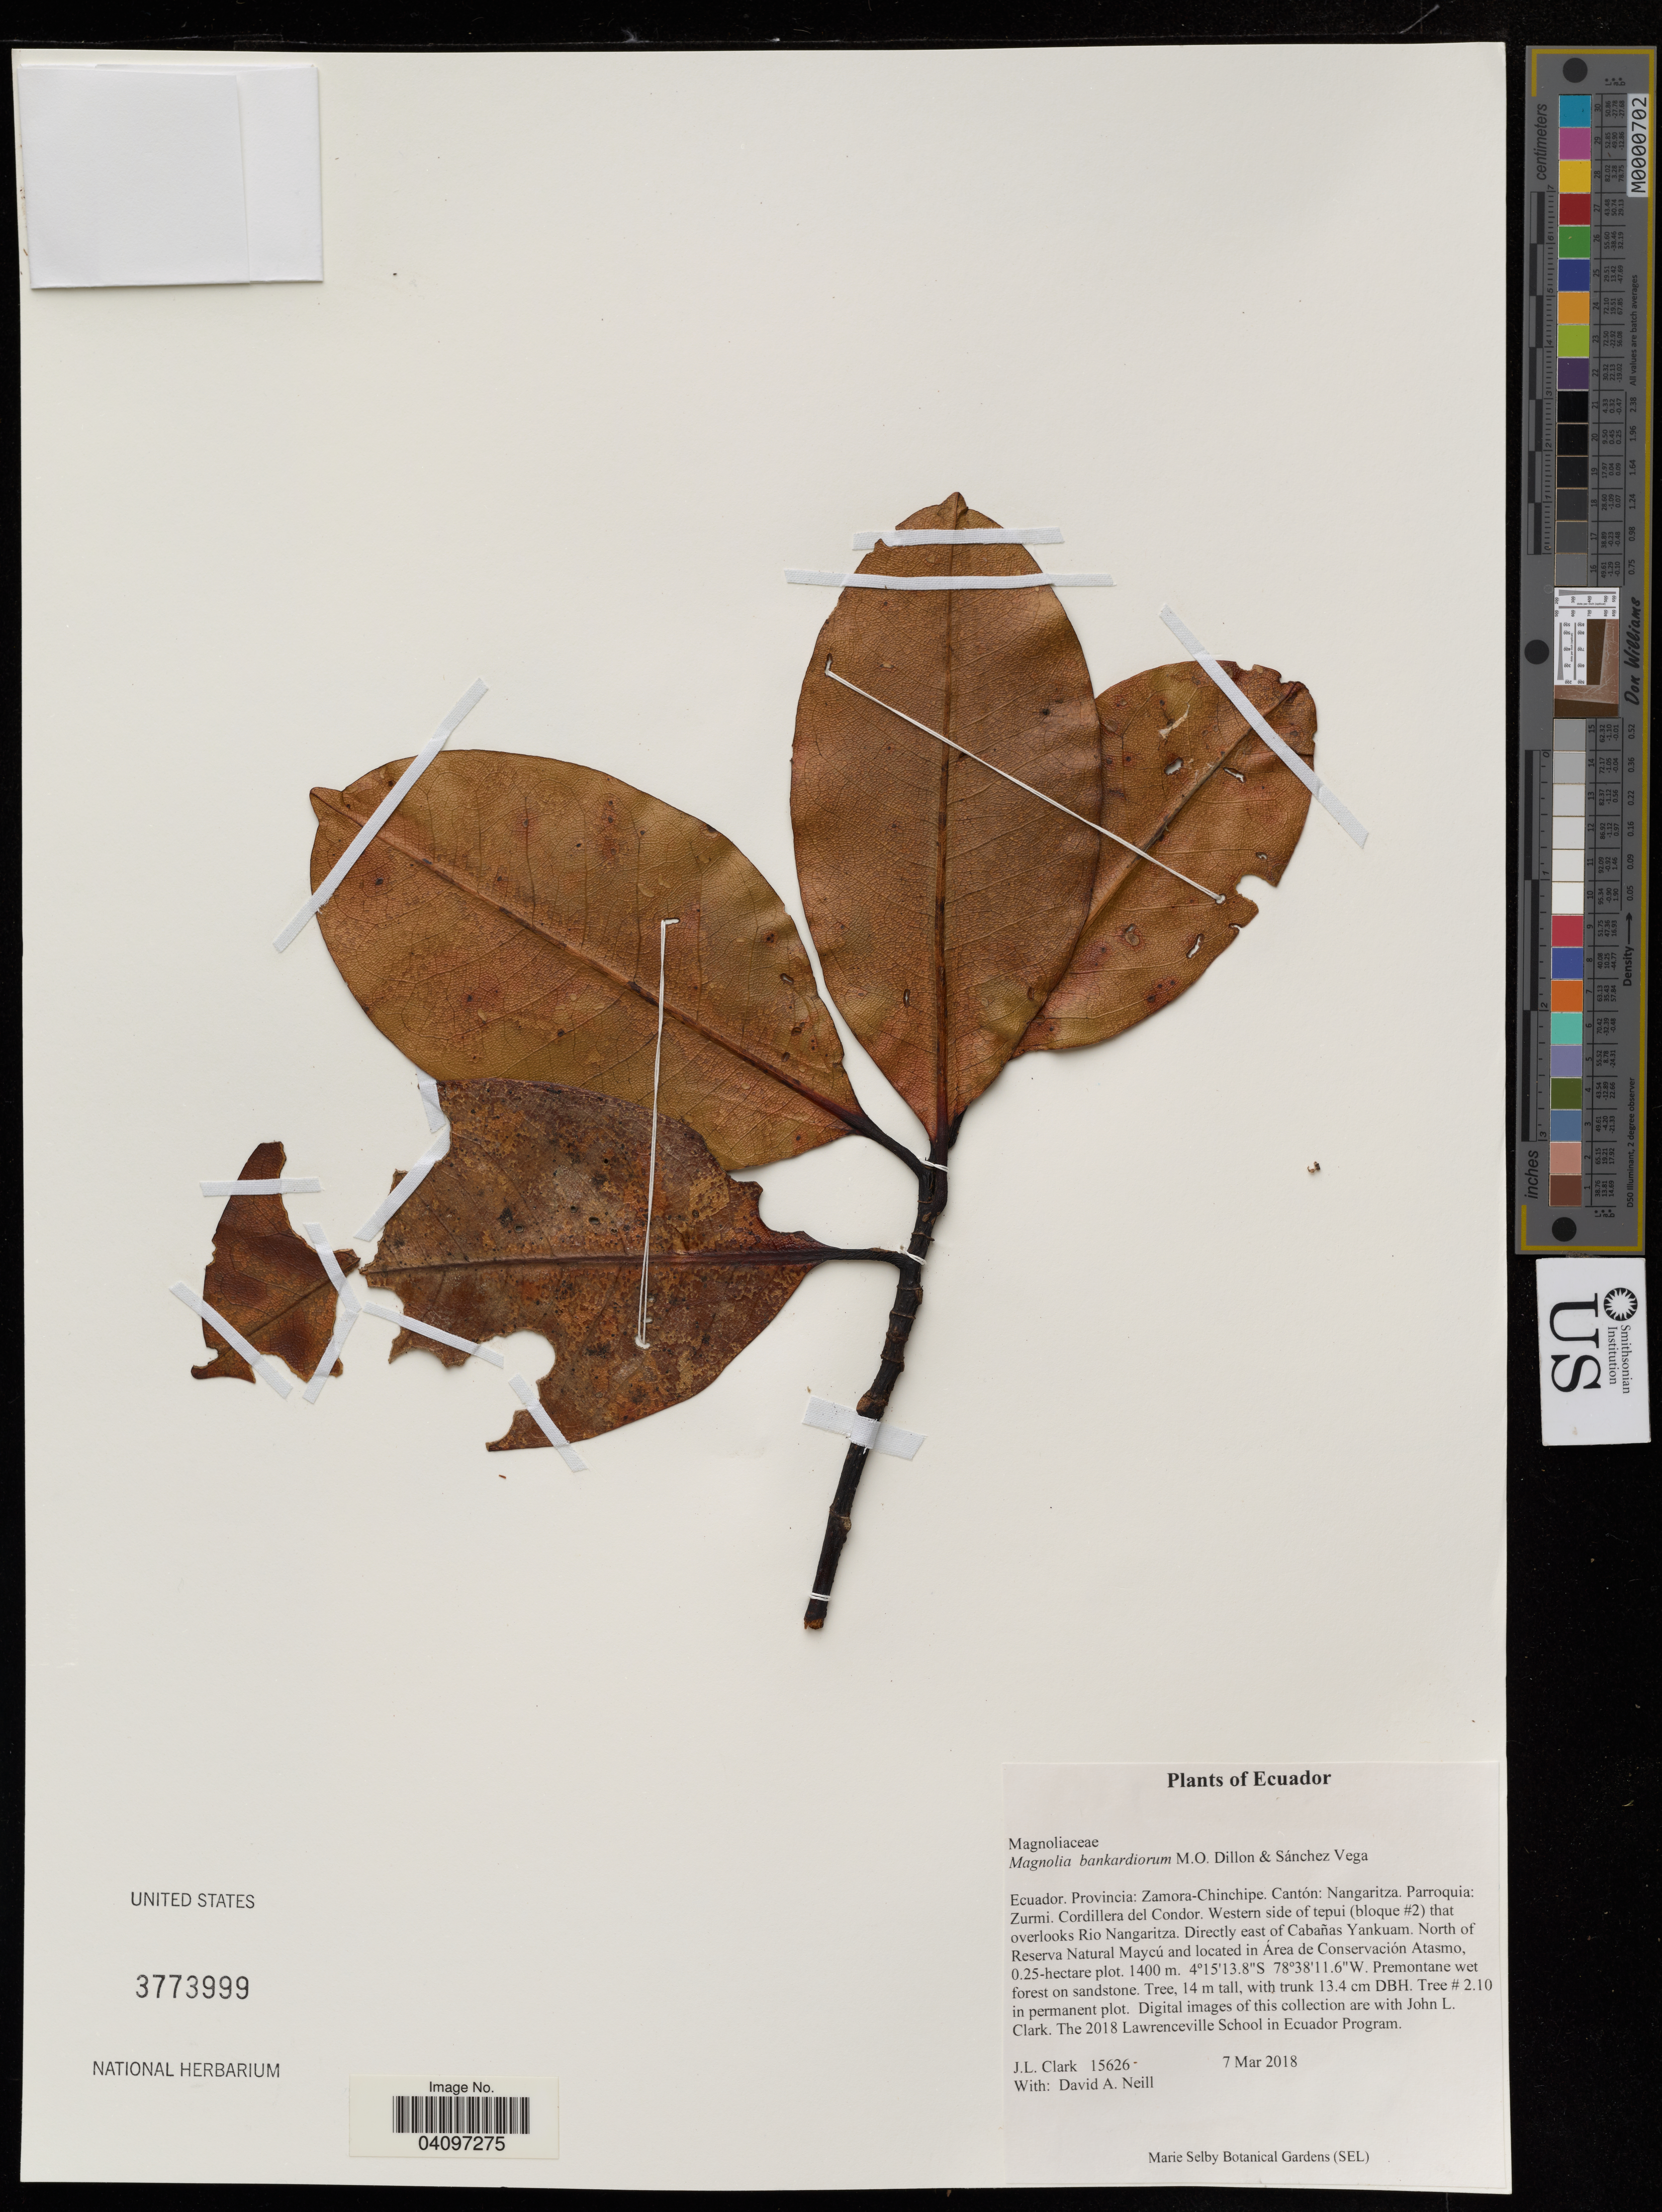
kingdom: Plantae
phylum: Tracheophyta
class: Magnoliopsida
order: Magnoliales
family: Magnoliaceae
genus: Magnolia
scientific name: Magnolia bankardiorum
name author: M.O. Dillon & Sánchez Vega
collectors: J. Clark & D. A. Neill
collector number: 15626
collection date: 2018-03-07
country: Ecuador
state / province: Zamora-Chinchipe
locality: Cantón: Nangaritza. Parroquia: Zurmi. Cordillera del Condor. Western side of tepui (bloque #2) that overlooks Rio Nangaritza. Directly east of Cabañas Yankuam. North of Reserva Natural Maycú and located in Área de Conservación Atasmo, 0.25-hectare plot.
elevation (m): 1400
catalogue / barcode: US 3773999